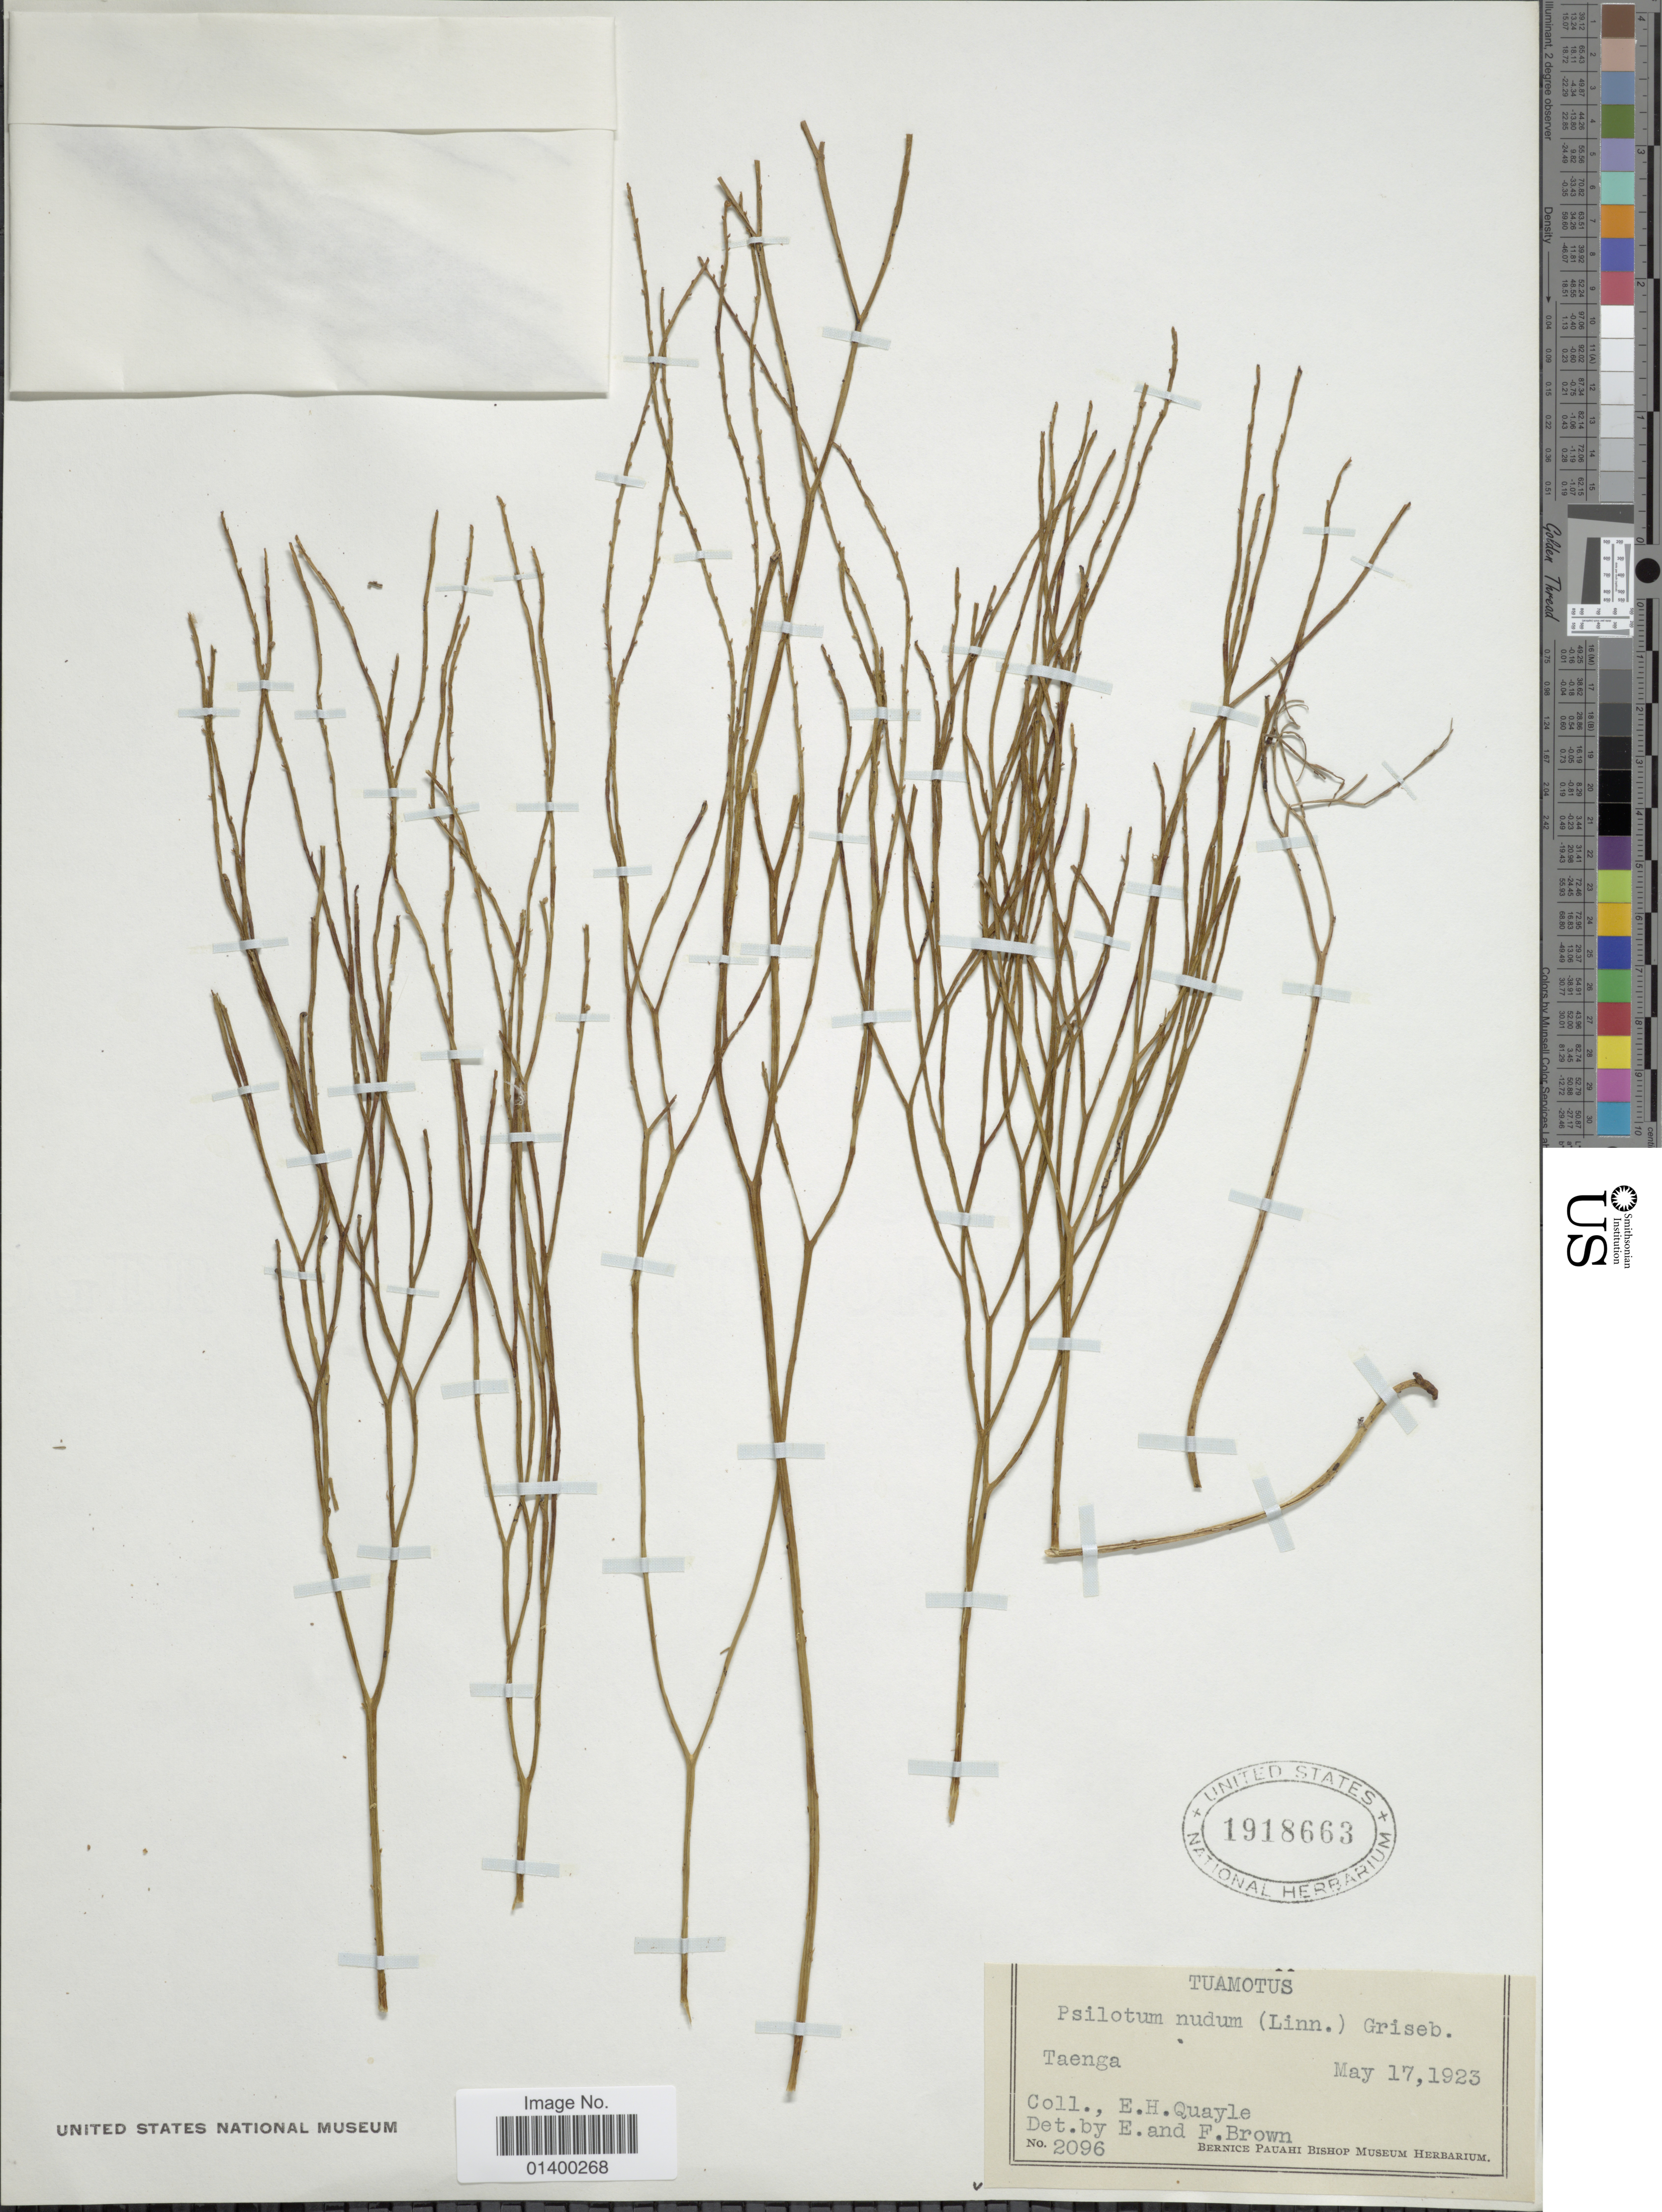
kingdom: Plantae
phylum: Tracheophyta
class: Polypodiopsida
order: Psilotales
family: Psilotaceae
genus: Psilotum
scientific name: Psilotum nudum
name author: (L.) P. Beauv.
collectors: E. Quayle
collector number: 2096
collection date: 1923-05-17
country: French Polynesia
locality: Tuamotus, Taenga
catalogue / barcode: US 1918663